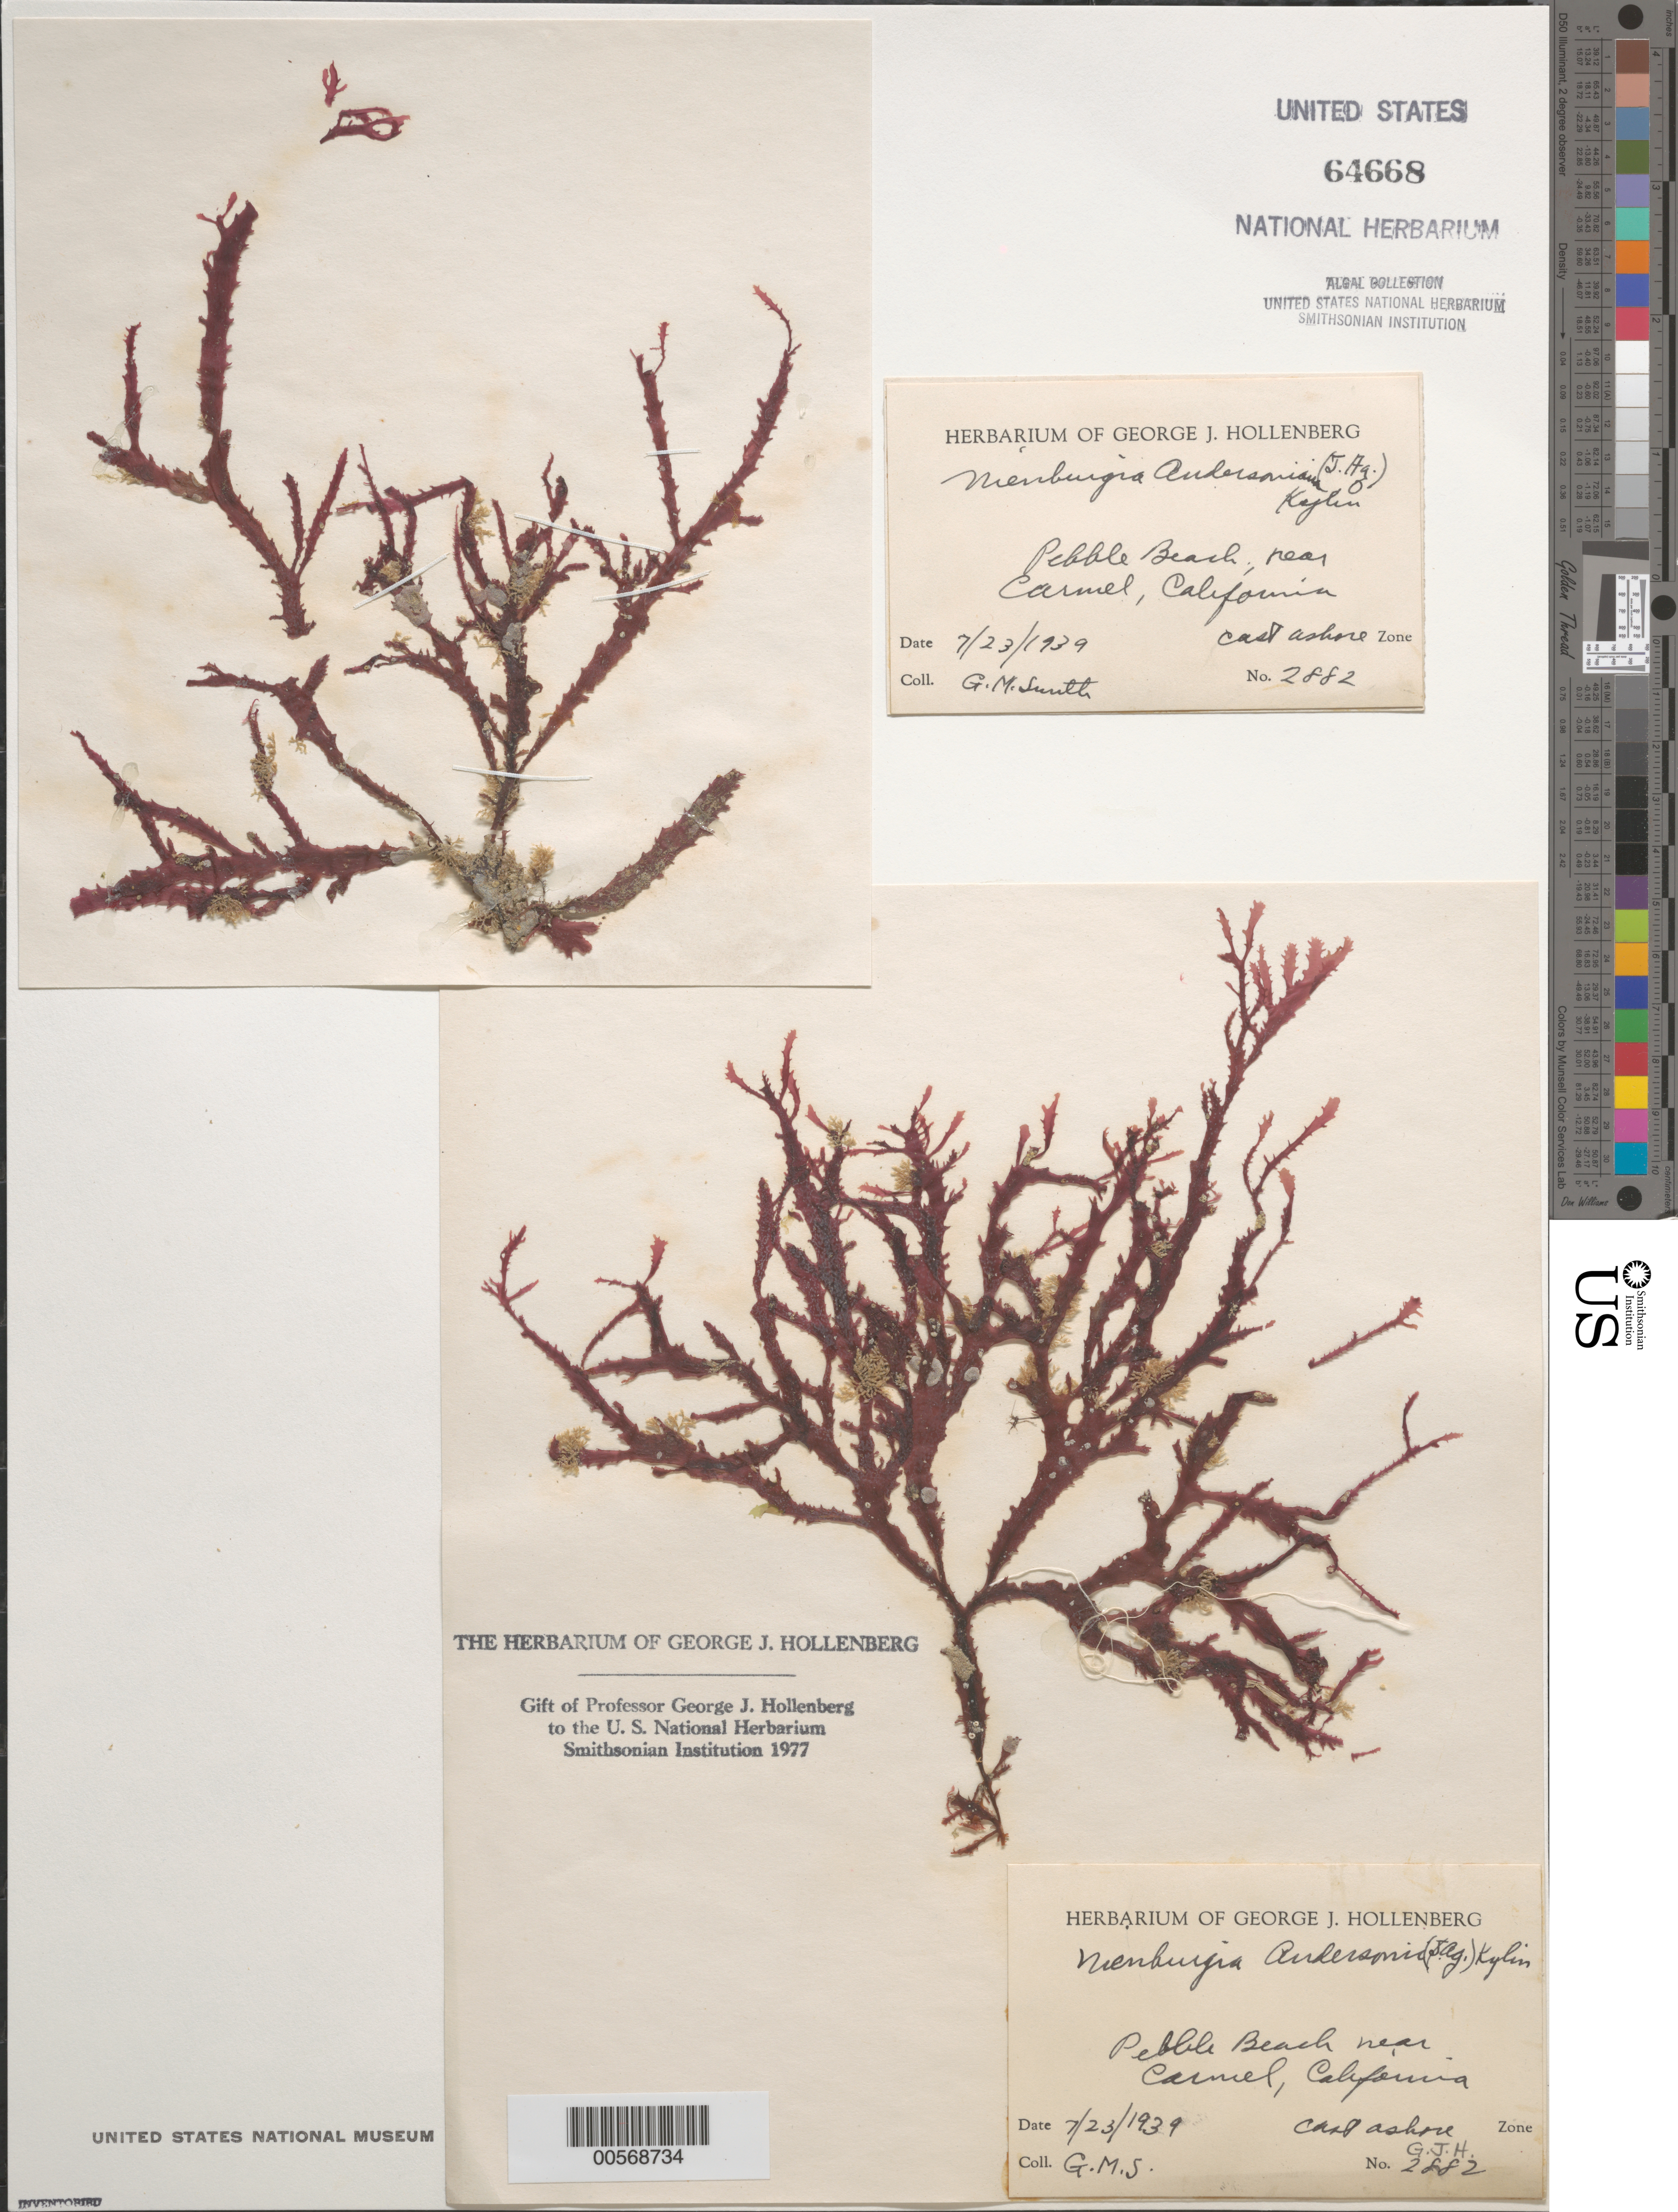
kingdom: Plantae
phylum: Rhodophyta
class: Florideophyceae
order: Ceramiales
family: Delesseriaceae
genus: Nienburgia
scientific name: Nienburgia andersoniana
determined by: Hollenberg, George J.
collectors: G. M. Smith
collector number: GJH 2882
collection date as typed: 23 Jul 1939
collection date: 1939-07-23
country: United States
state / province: California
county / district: Monterey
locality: Pebble Beach, near Carmel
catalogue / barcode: US 64668